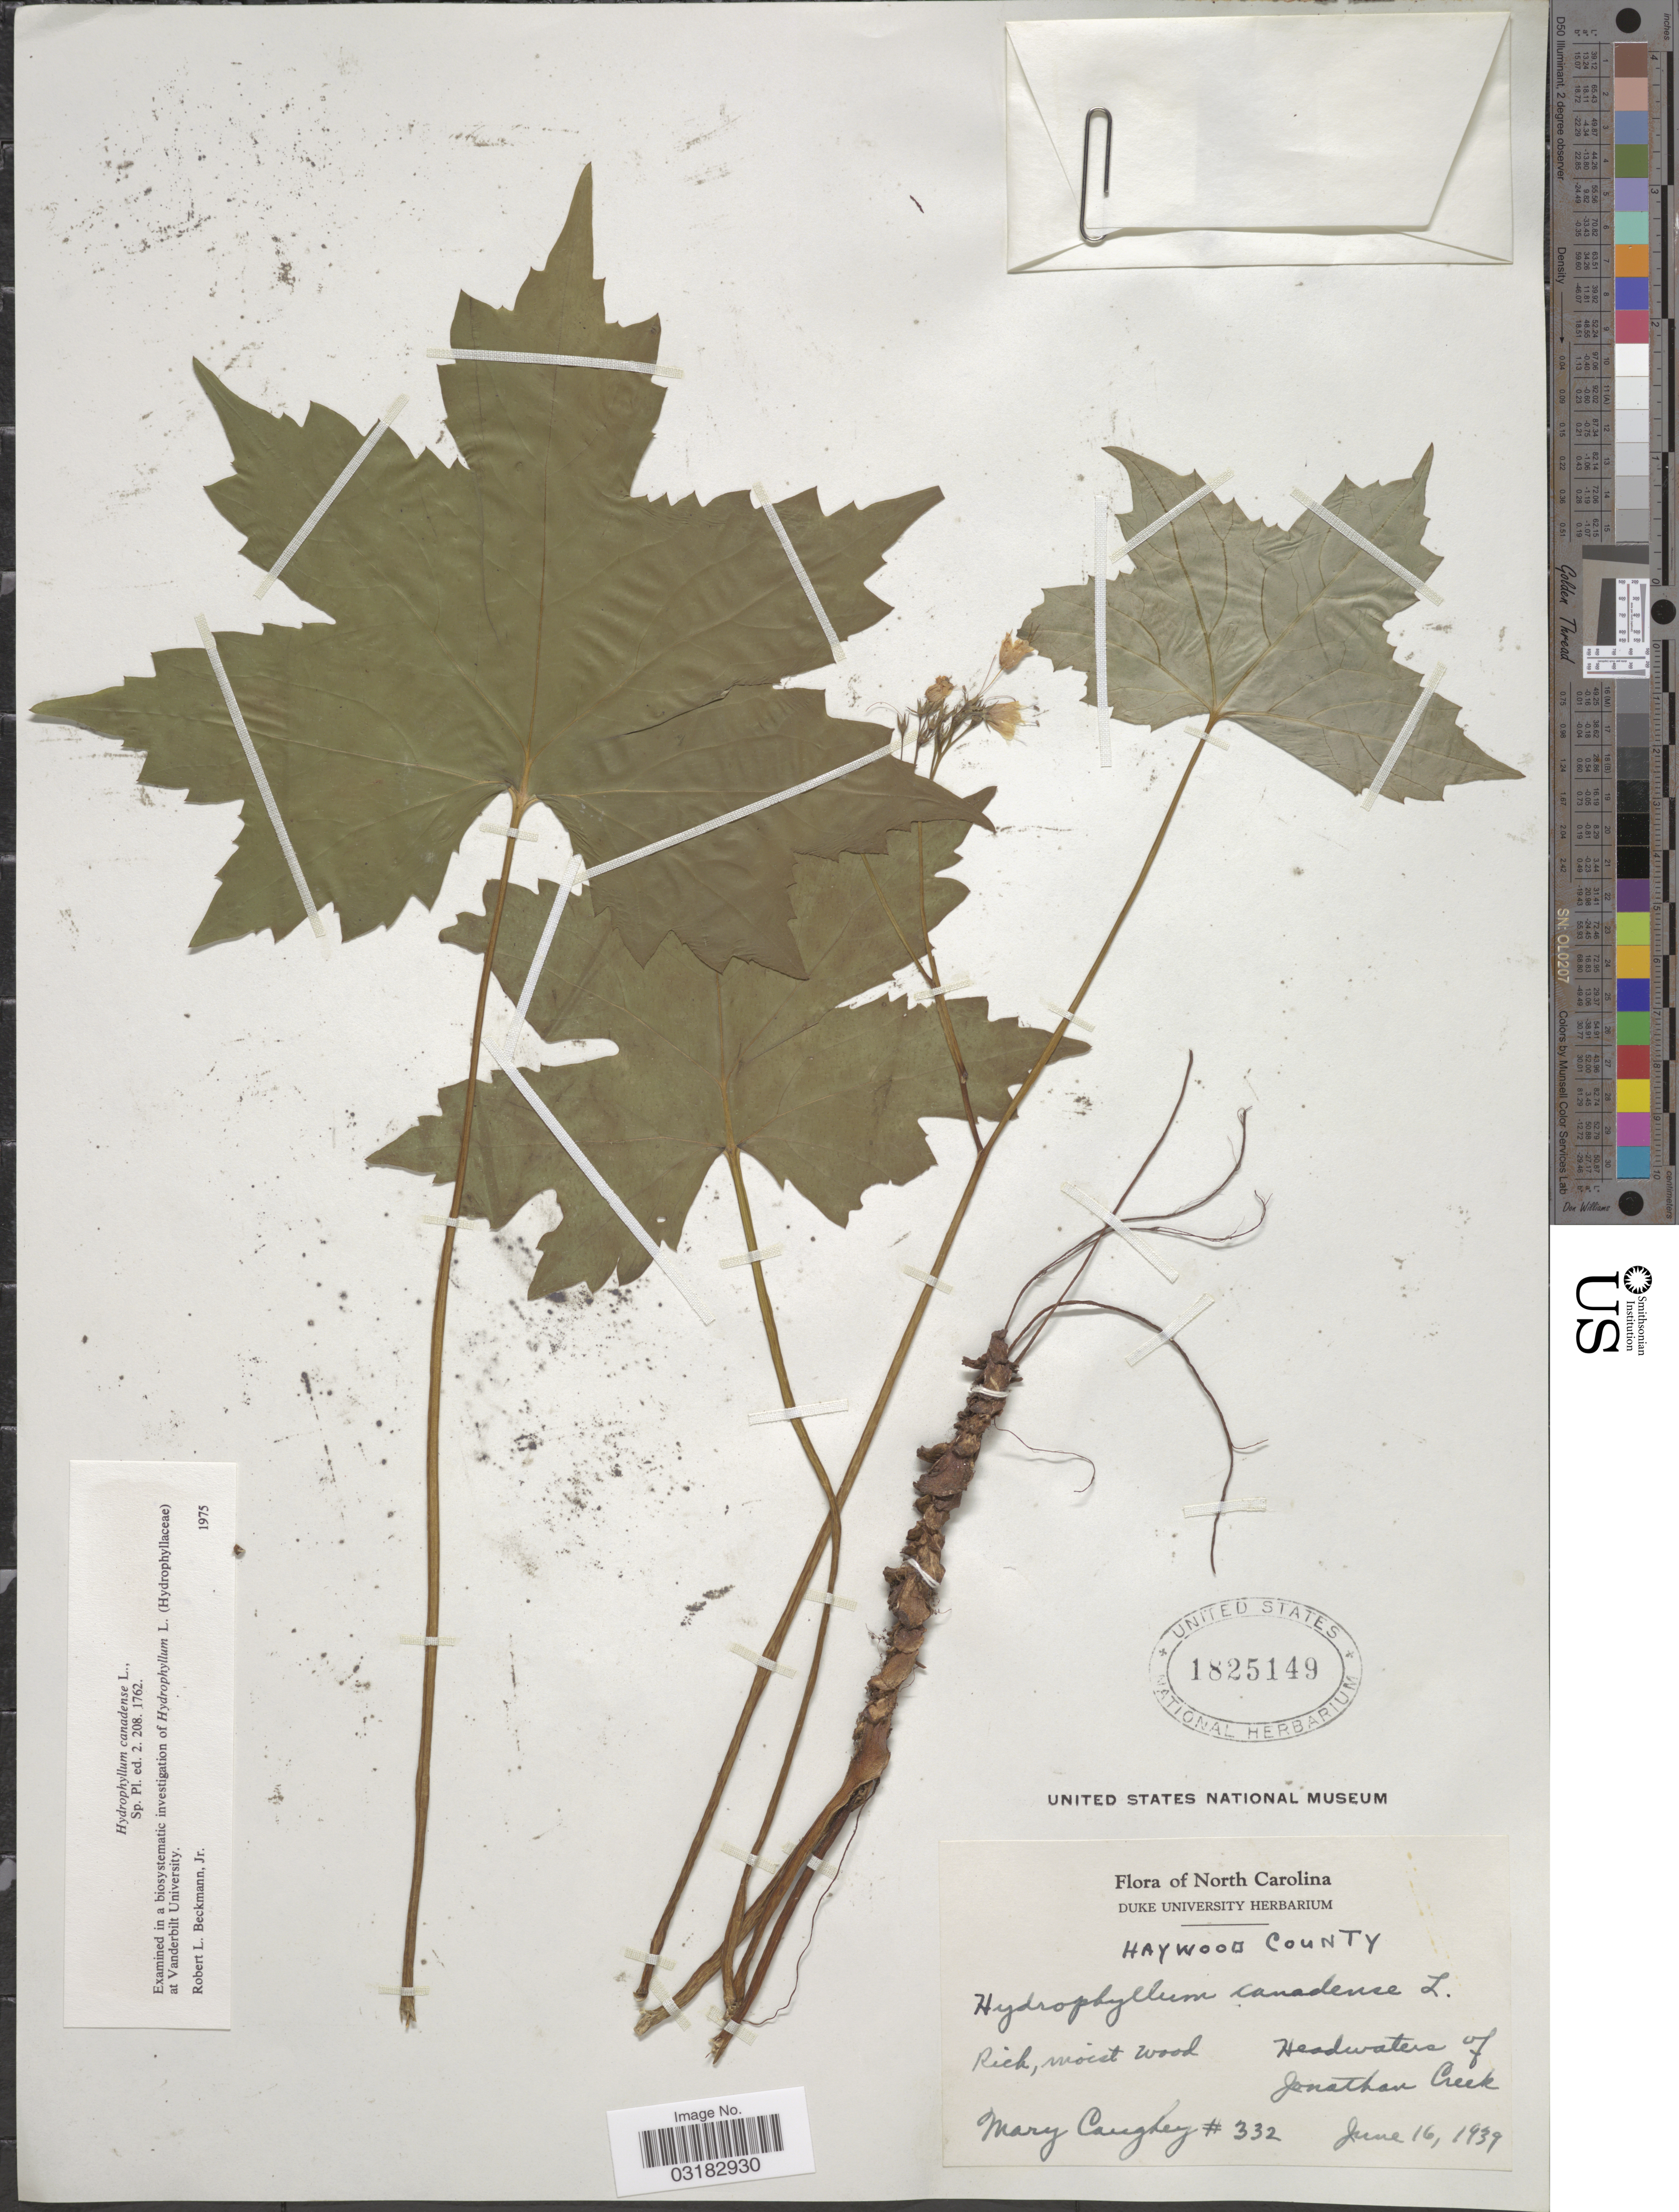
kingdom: Plantae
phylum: Tracheophyta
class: Magnoliopsida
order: Boraginales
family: Hydrophyllaceae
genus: Hydrophyllum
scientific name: Hydrophyllum canadense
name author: L.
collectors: M. Caughey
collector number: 332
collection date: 1939-06-16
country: United States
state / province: North Carolina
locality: Haywood County. Headwaters of Jonathan Creek.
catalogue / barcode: US 1825149